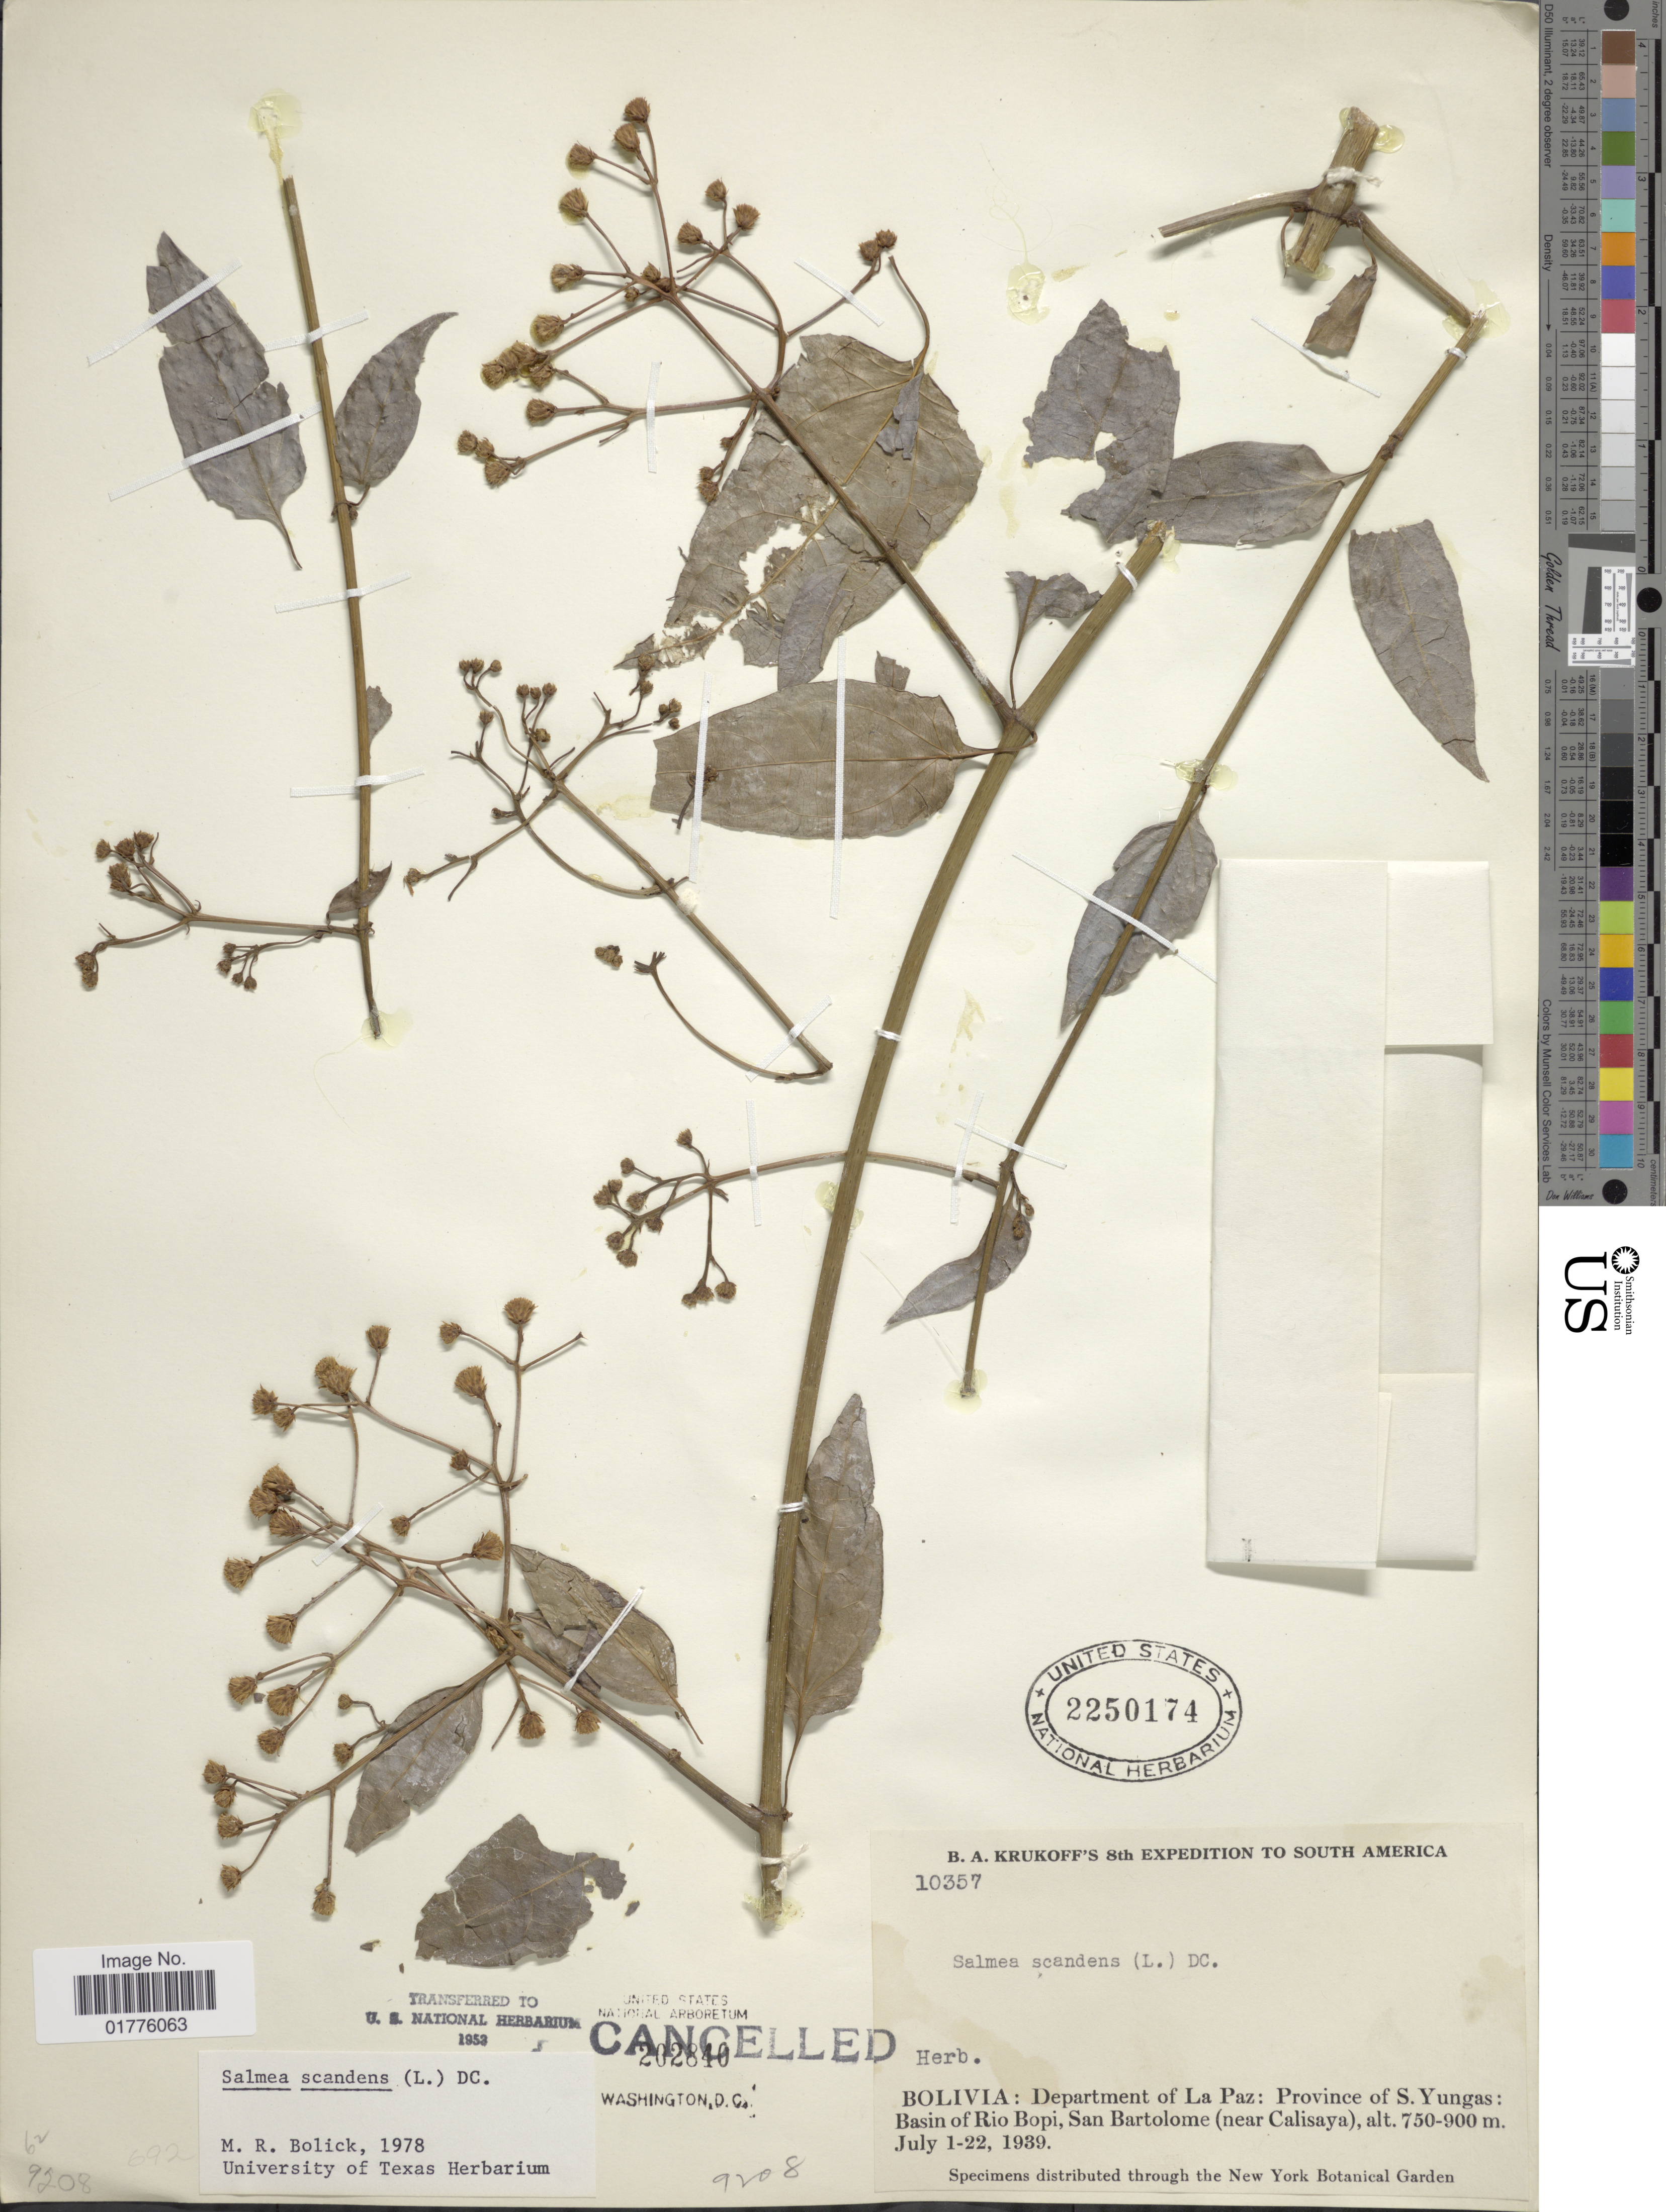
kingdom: Plantae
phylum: Tracheophyta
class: Magnoliopsida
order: Asterales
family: Asteraceae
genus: Salmea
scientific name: Salmea scandens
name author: (L.) DC.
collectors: B. A. Krukoff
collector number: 10357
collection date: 1939-07-01/1939-07-22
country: Bolivia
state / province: La Paz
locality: Province of S. Yungas: Basin of Rio Bopi, San Bartolome (near Calisaya)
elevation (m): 750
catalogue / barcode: US 2250174